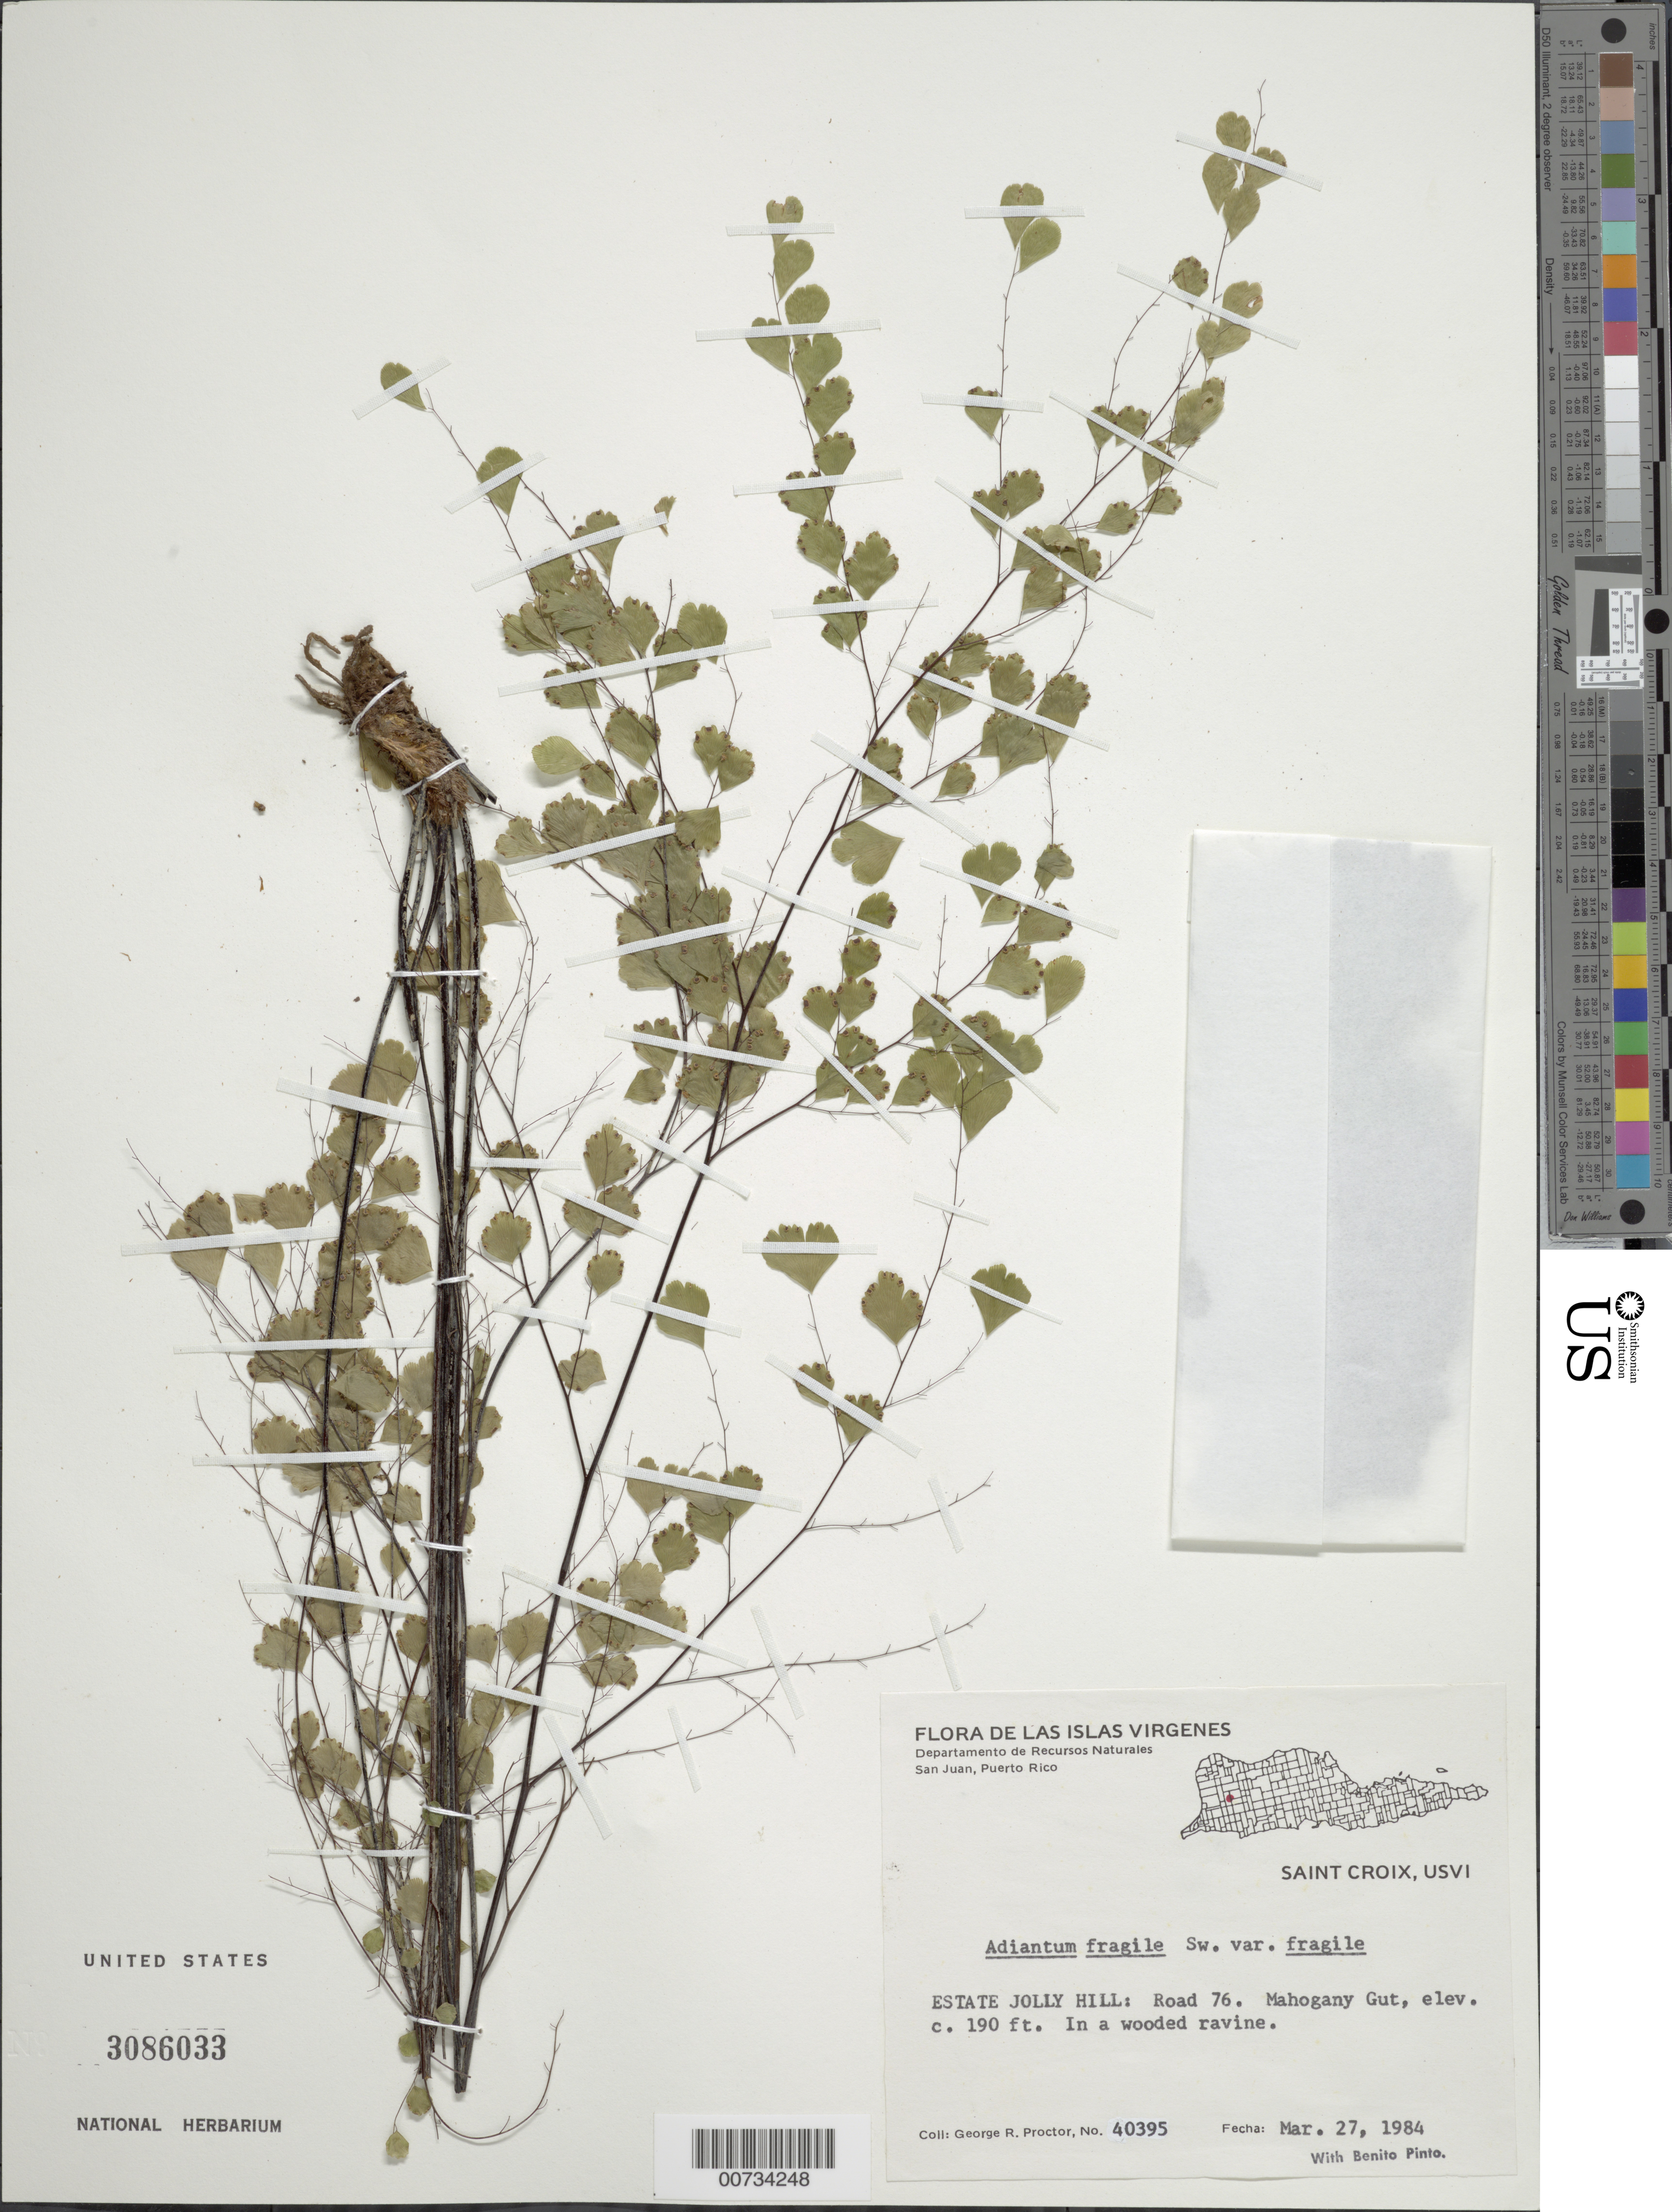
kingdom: Plantae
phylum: Tracheophyta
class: Polypodiopsida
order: Polypodiales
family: Pteridaceae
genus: Adiantum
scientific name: Adiantum fragile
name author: Sw.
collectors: G. R. Proctor & B. Pinto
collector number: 40395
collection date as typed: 27 Mar 1984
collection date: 1984-03-27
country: U.S. Virgin Islands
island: St. Croix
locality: St. Croix, Estate Jolly Hill: Road 76, Mahogany Gut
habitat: In a wooded ravine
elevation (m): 58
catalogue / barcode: US 3086033